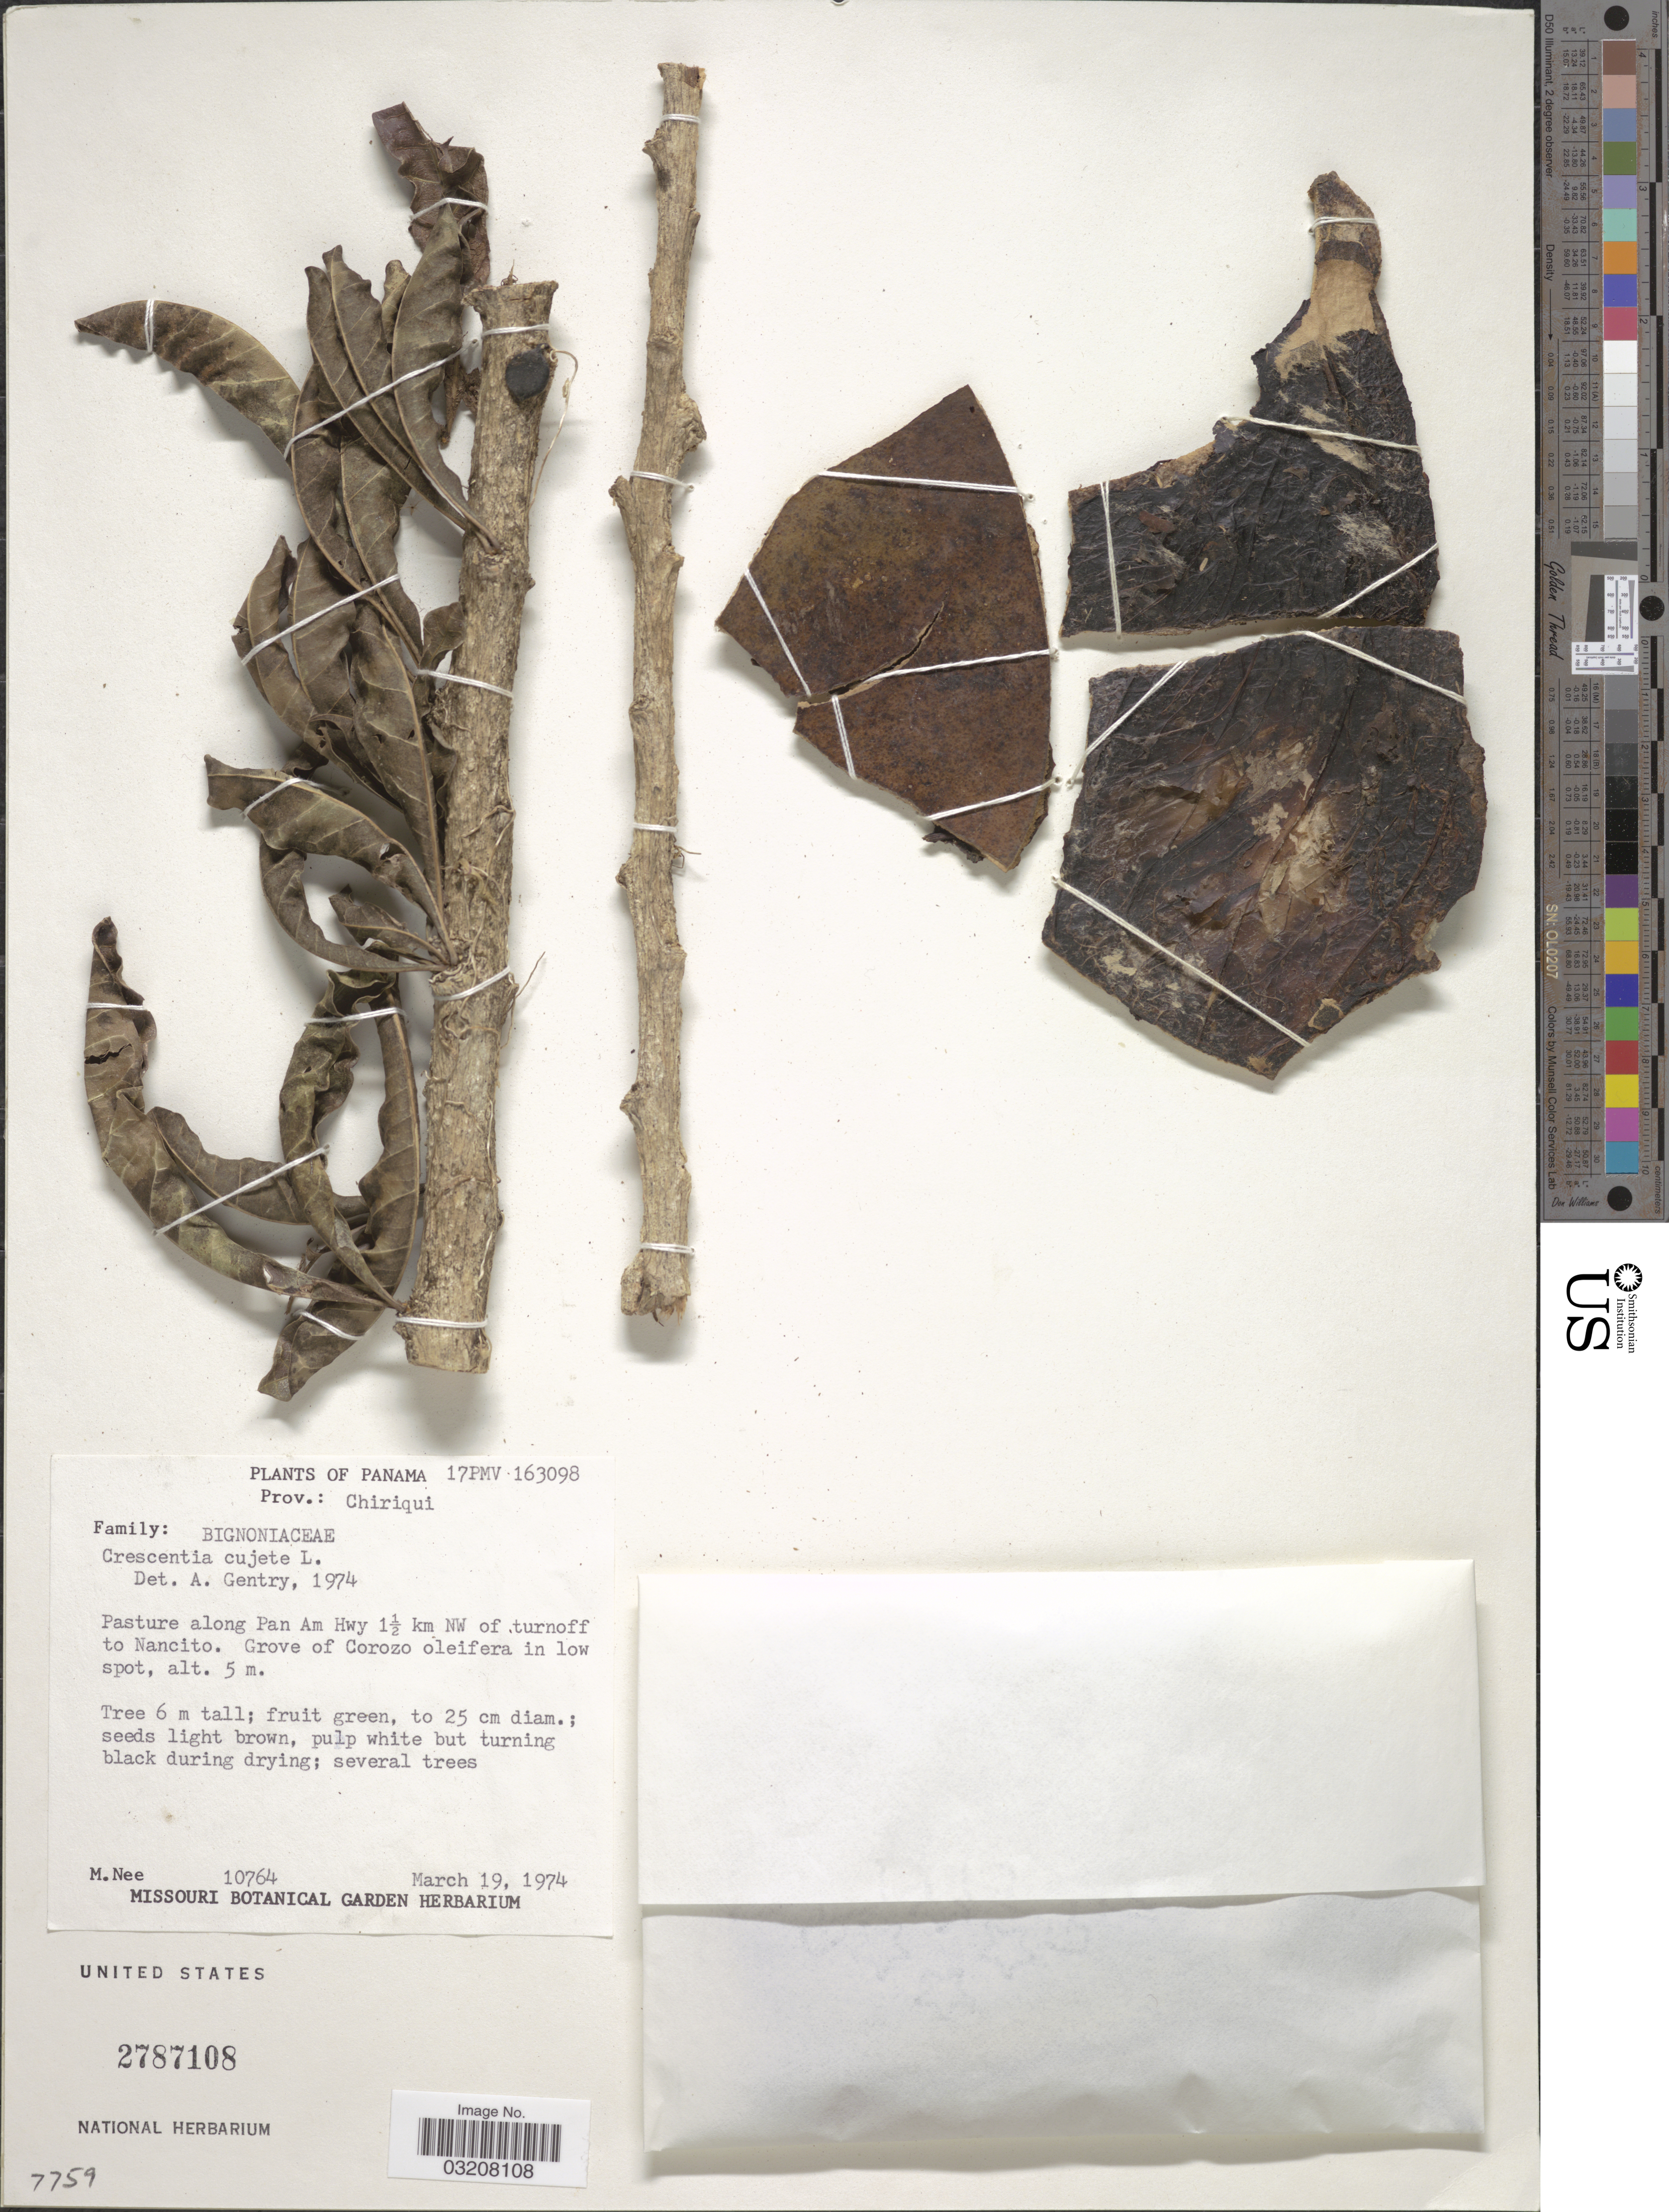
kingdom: Plantae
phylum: Tracheophyta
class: Magnoliopsida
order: Lamiales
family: Bignoniaceae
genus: Crescentia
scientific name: Crescentia cujete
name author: L.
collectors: M. Nee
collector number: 10764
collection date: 1974-03-19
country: Panama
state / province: Chiriqui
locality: Pasture along Pan Am Hwy 1½ km NW of turnoff to Nancito. Grove of Corozo oleifera in low spot.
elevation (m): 5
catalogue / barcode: US 2787108